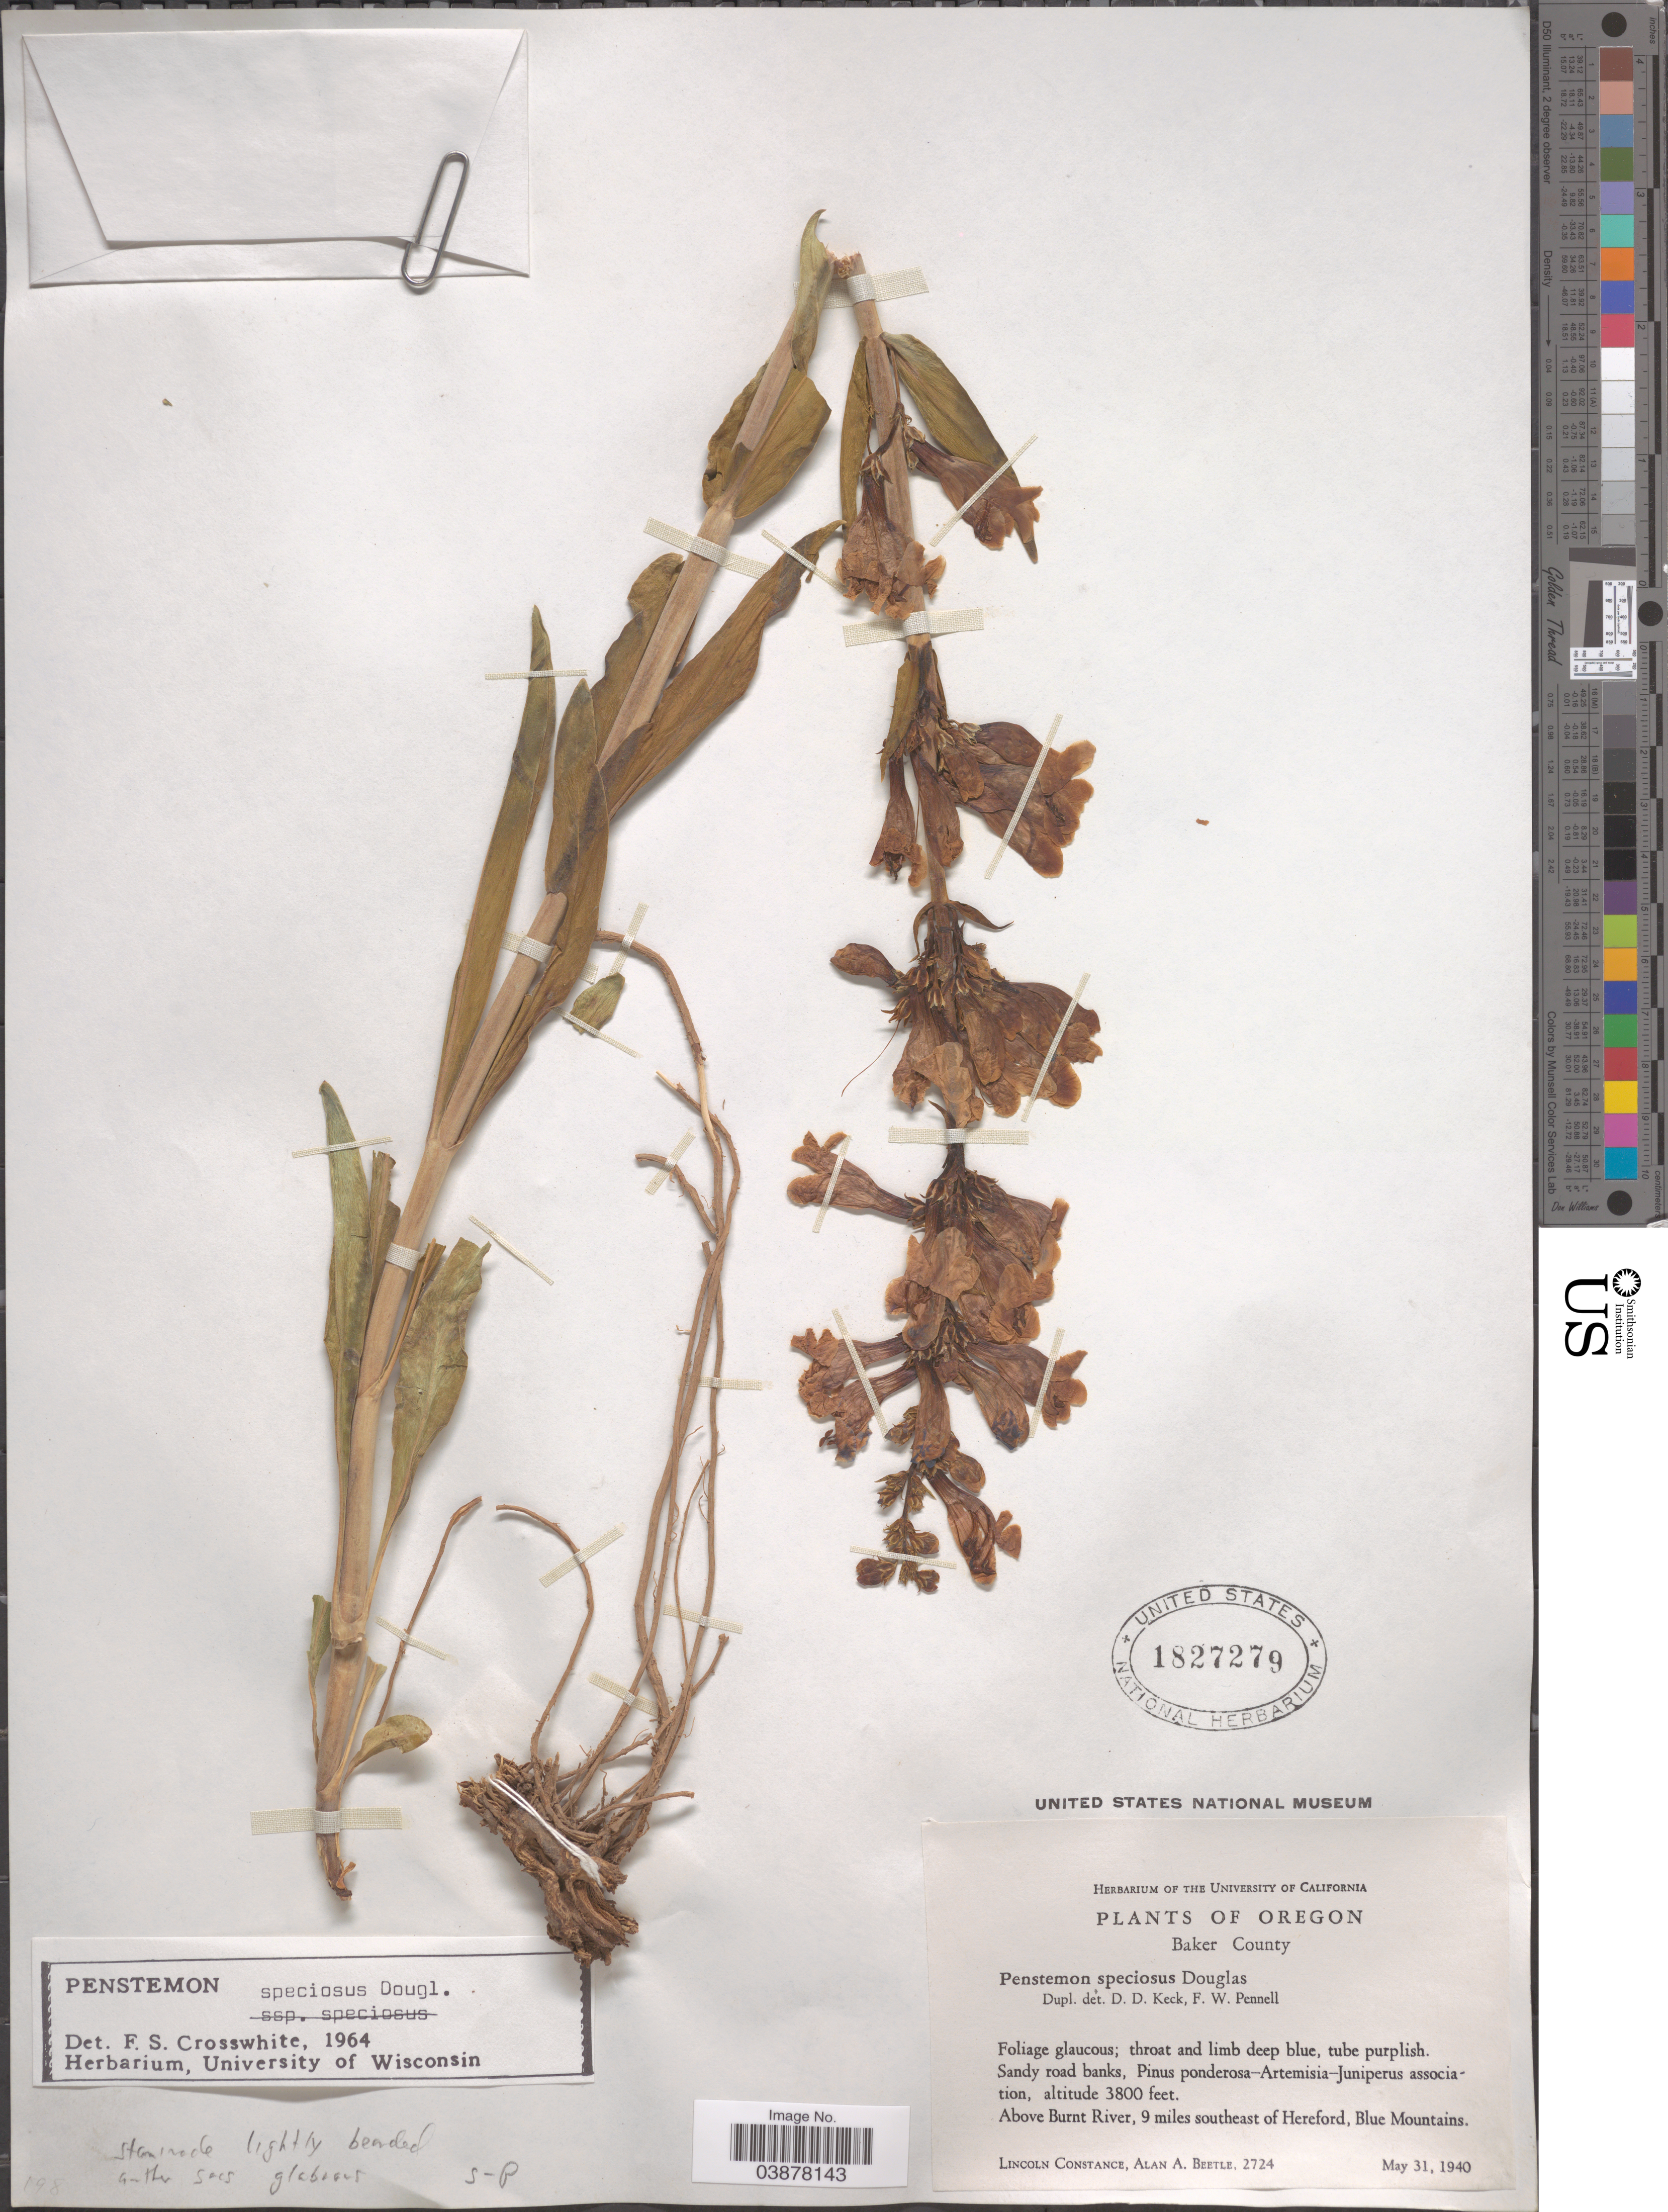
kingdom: Plantae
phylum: Tracheophyta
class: Magnoliopsida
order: Lamiales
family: Plantaginaceae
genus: Penstemon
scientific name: Penstemon speciosus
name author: Douglas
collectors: L. Constance & A. A. Beetle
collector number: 2724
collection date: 1940-05-31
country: United States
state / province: Oregon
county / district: Baker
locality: Above Burnt River, 9 miles southeast of Hereford, Blue Mountains.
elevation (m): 1158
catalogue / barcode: US 1827279